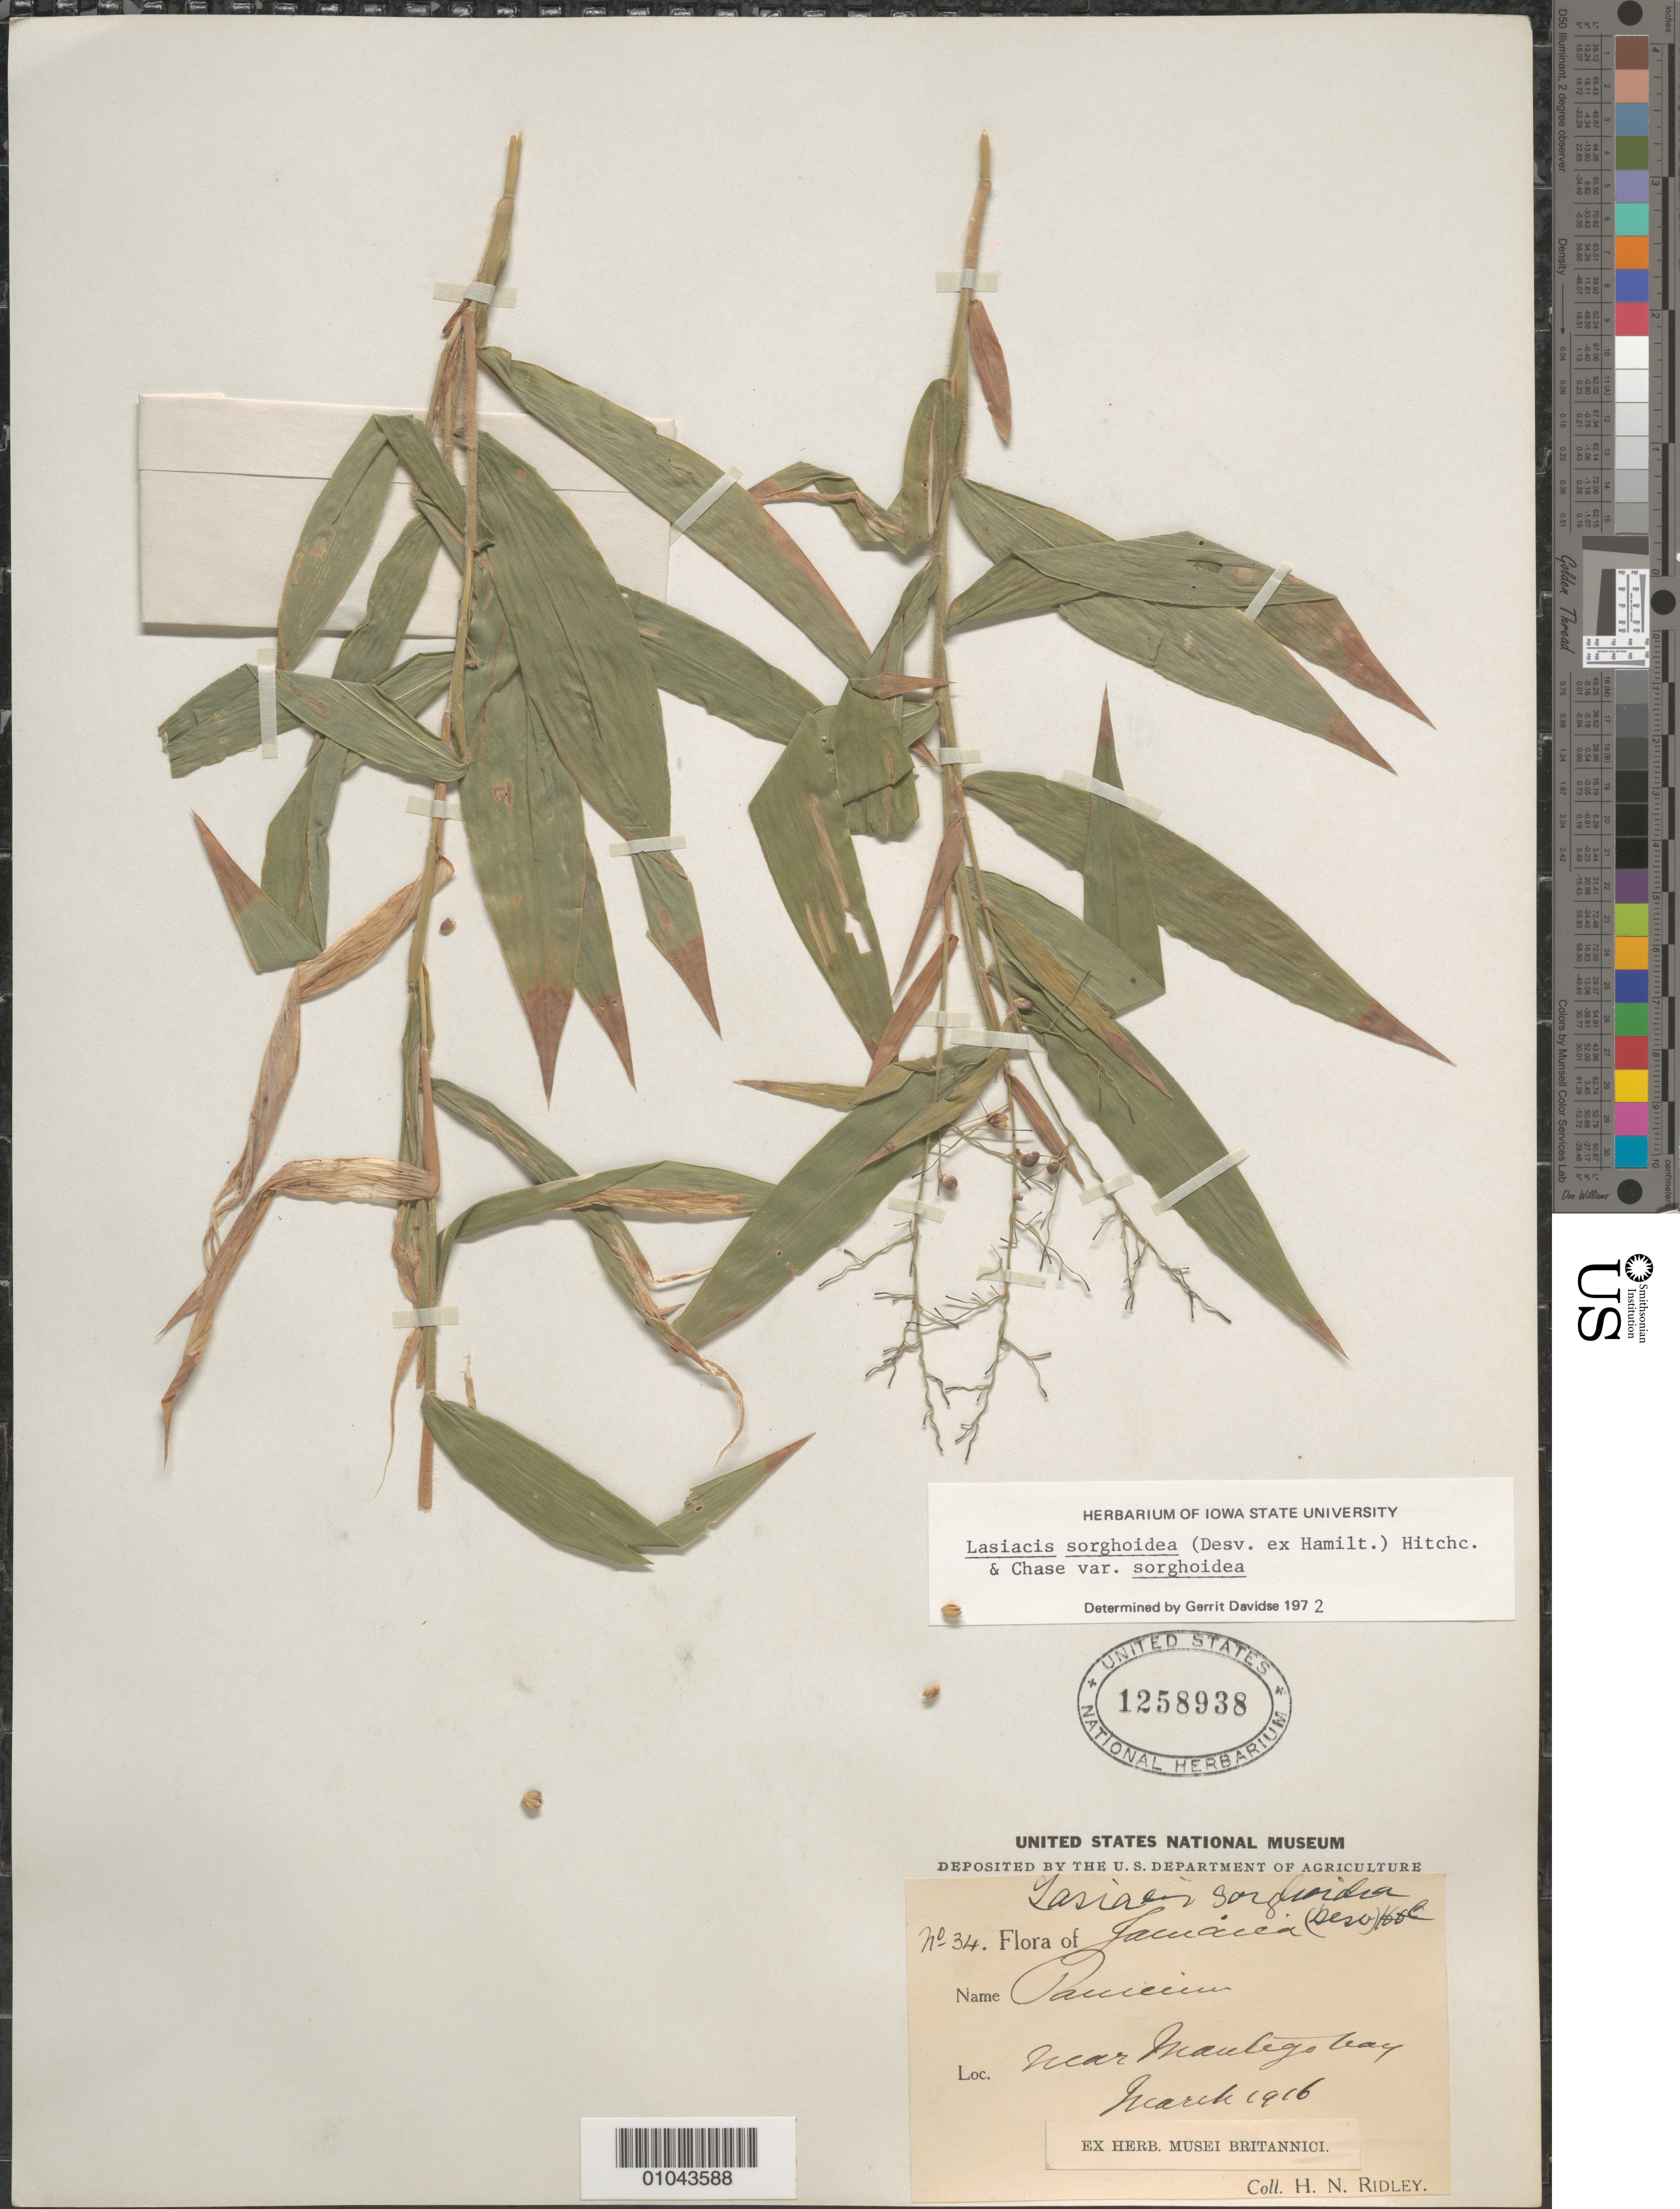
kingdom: Plantae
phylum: Tracheophyta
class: Liliopsida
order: Poales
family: Poaceae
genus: Lasiacis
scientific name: Lasiacis sorghoidea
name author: (Desv. ex Ham.) Hitchc. & Chase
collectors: H. N. Ridley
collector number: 34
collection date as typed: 01 Mar 1916 to 31 Mar 1916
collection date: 1916-03-01/1916-03-31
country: Jamaica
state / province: Saint James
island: Jamaica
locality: Near Mantego Bay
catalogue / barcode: US 1258938